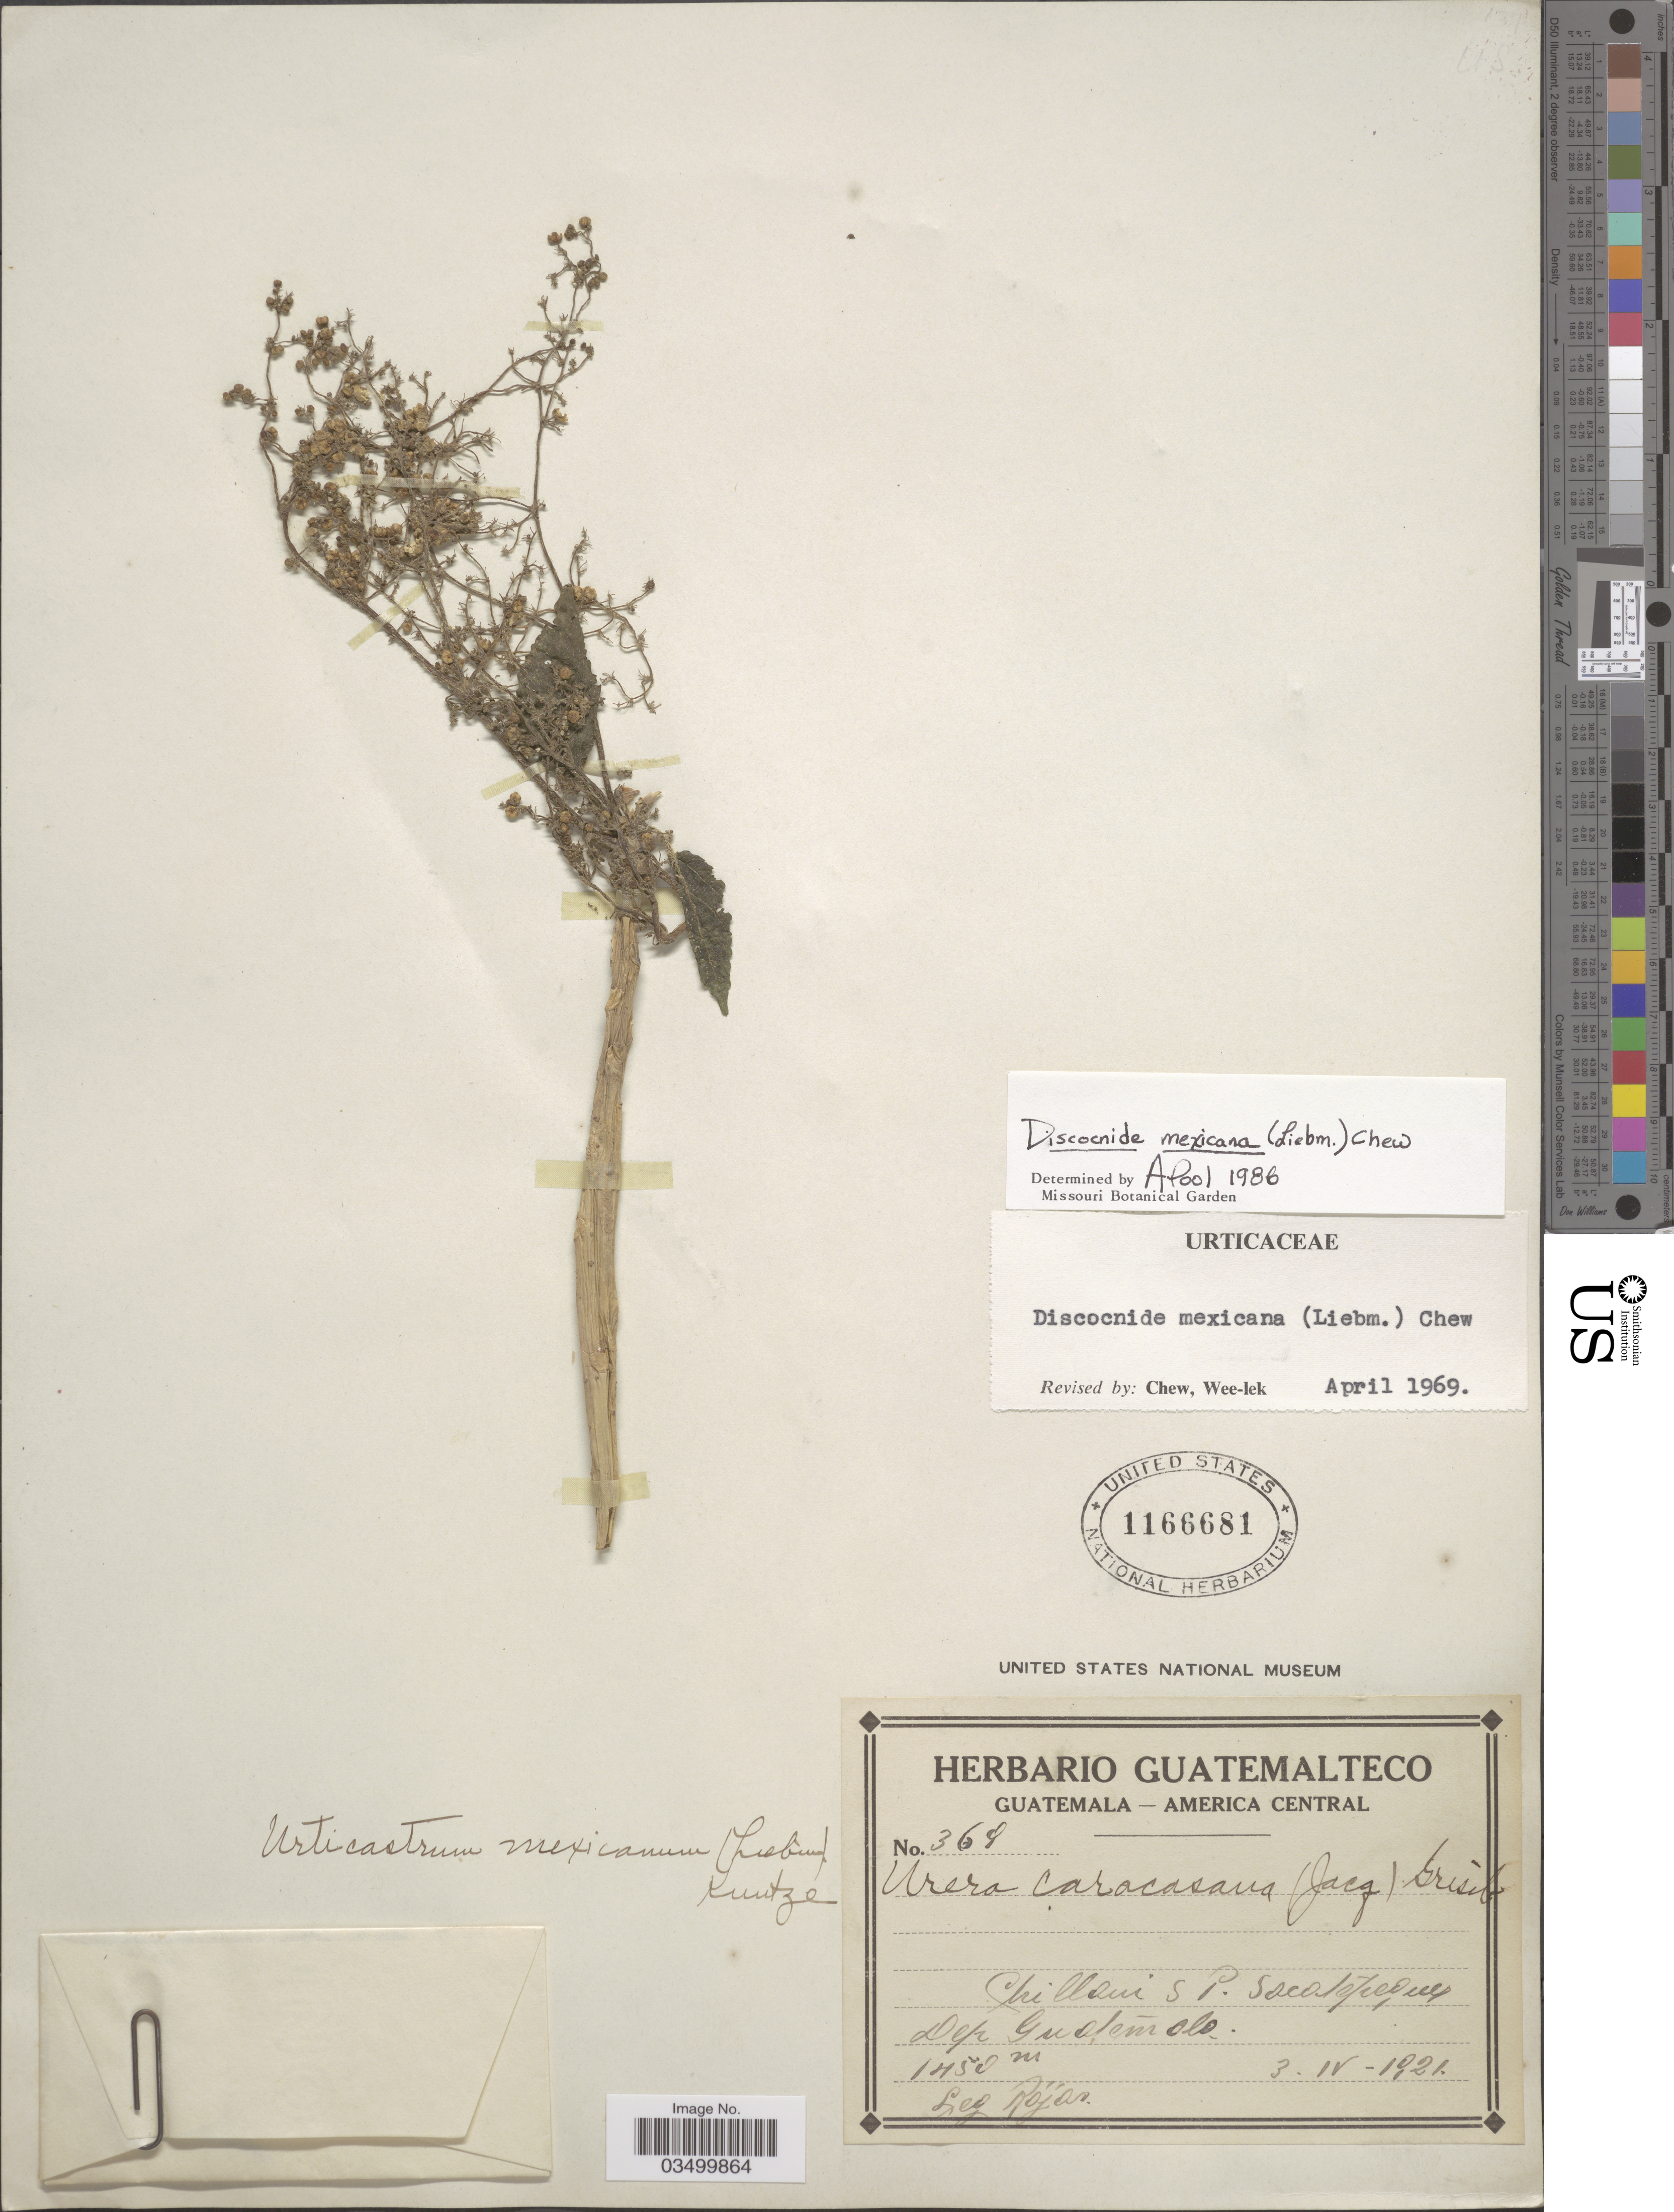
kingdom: Plantae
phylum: Tracheophyta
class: Magnoliopsida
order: Rosales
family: Urticaceae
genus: Discocnide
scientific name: Discocnide mexicana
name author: (Liebm.) Chew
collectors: Rojas, --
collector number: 369*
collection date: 1921-04-03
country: Guatemala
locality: Chillani S P. Sacatepequez. Dep. Guatémala.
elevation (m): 1450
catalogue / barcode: US 1166681